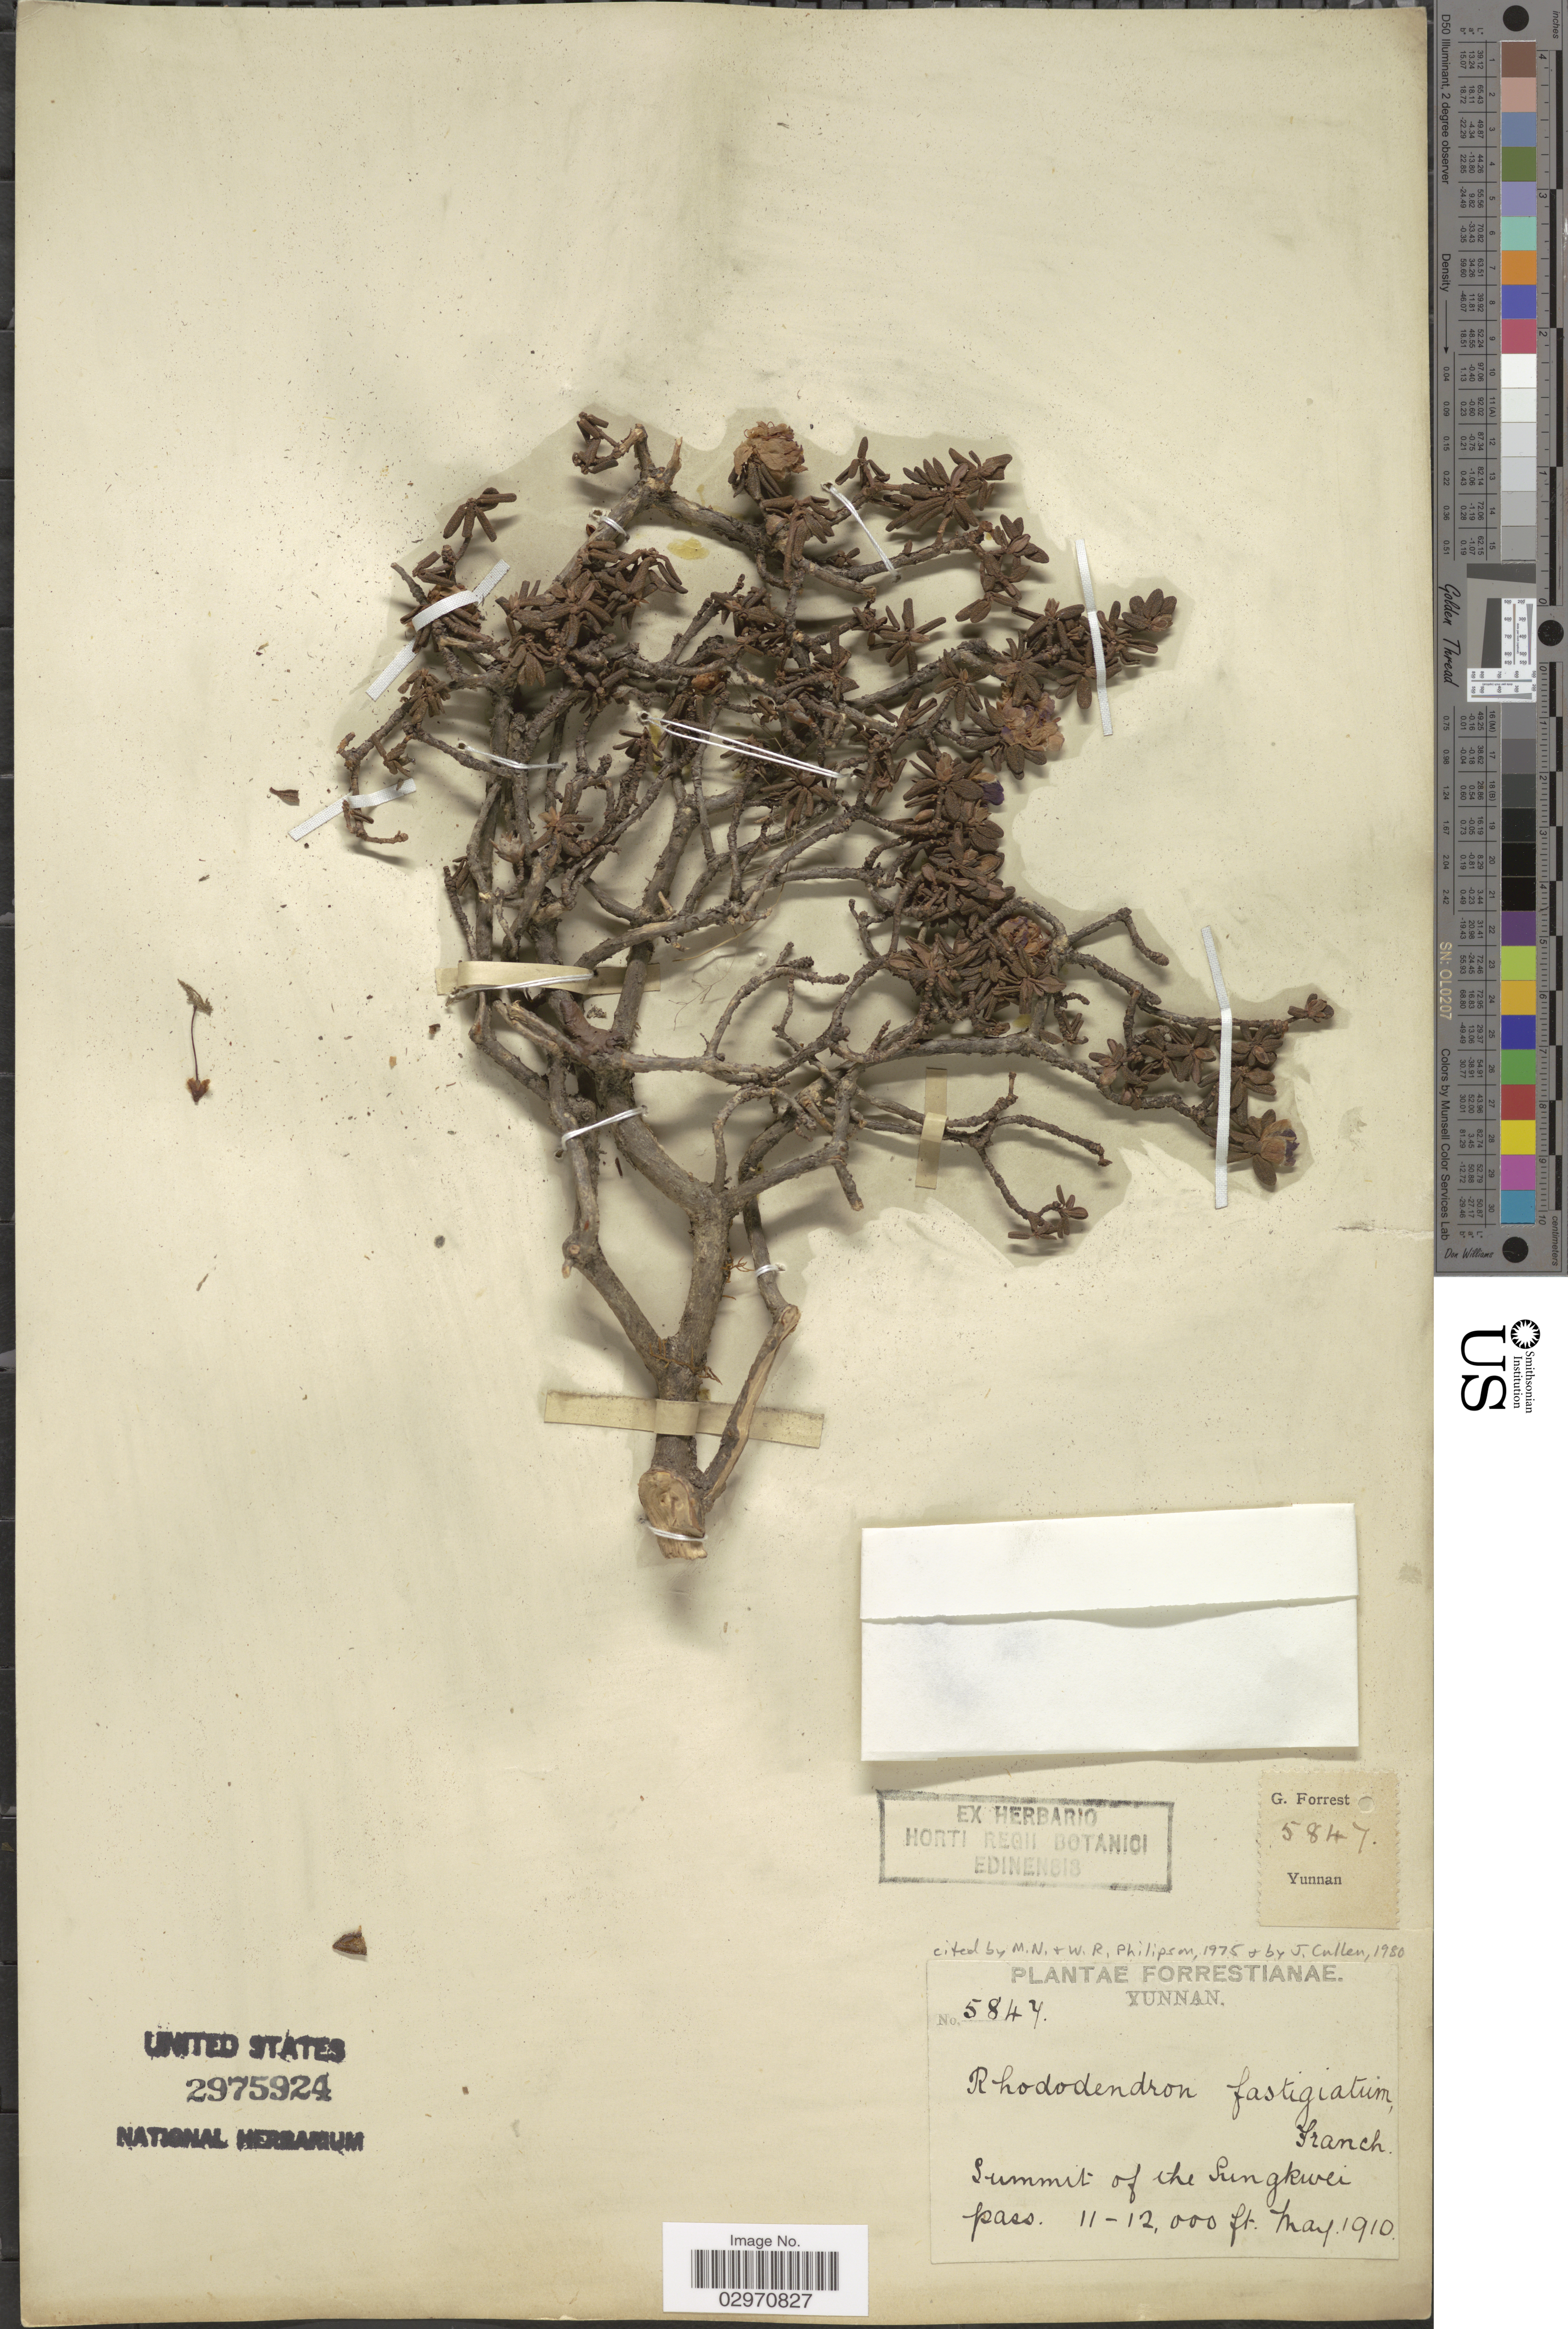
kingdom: Plantae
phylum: Tracheophyta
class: Magnoliopsida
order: Ericales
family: Ericaceae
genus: Rhododendron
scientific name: Rhododendron fastigiatum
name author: Franch.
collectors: G. Forrest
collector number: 5847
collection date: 1910-05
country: China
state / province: Yunnan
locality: Summit of the Sungkwei pass.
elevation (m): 3353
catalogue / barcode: US 2975924